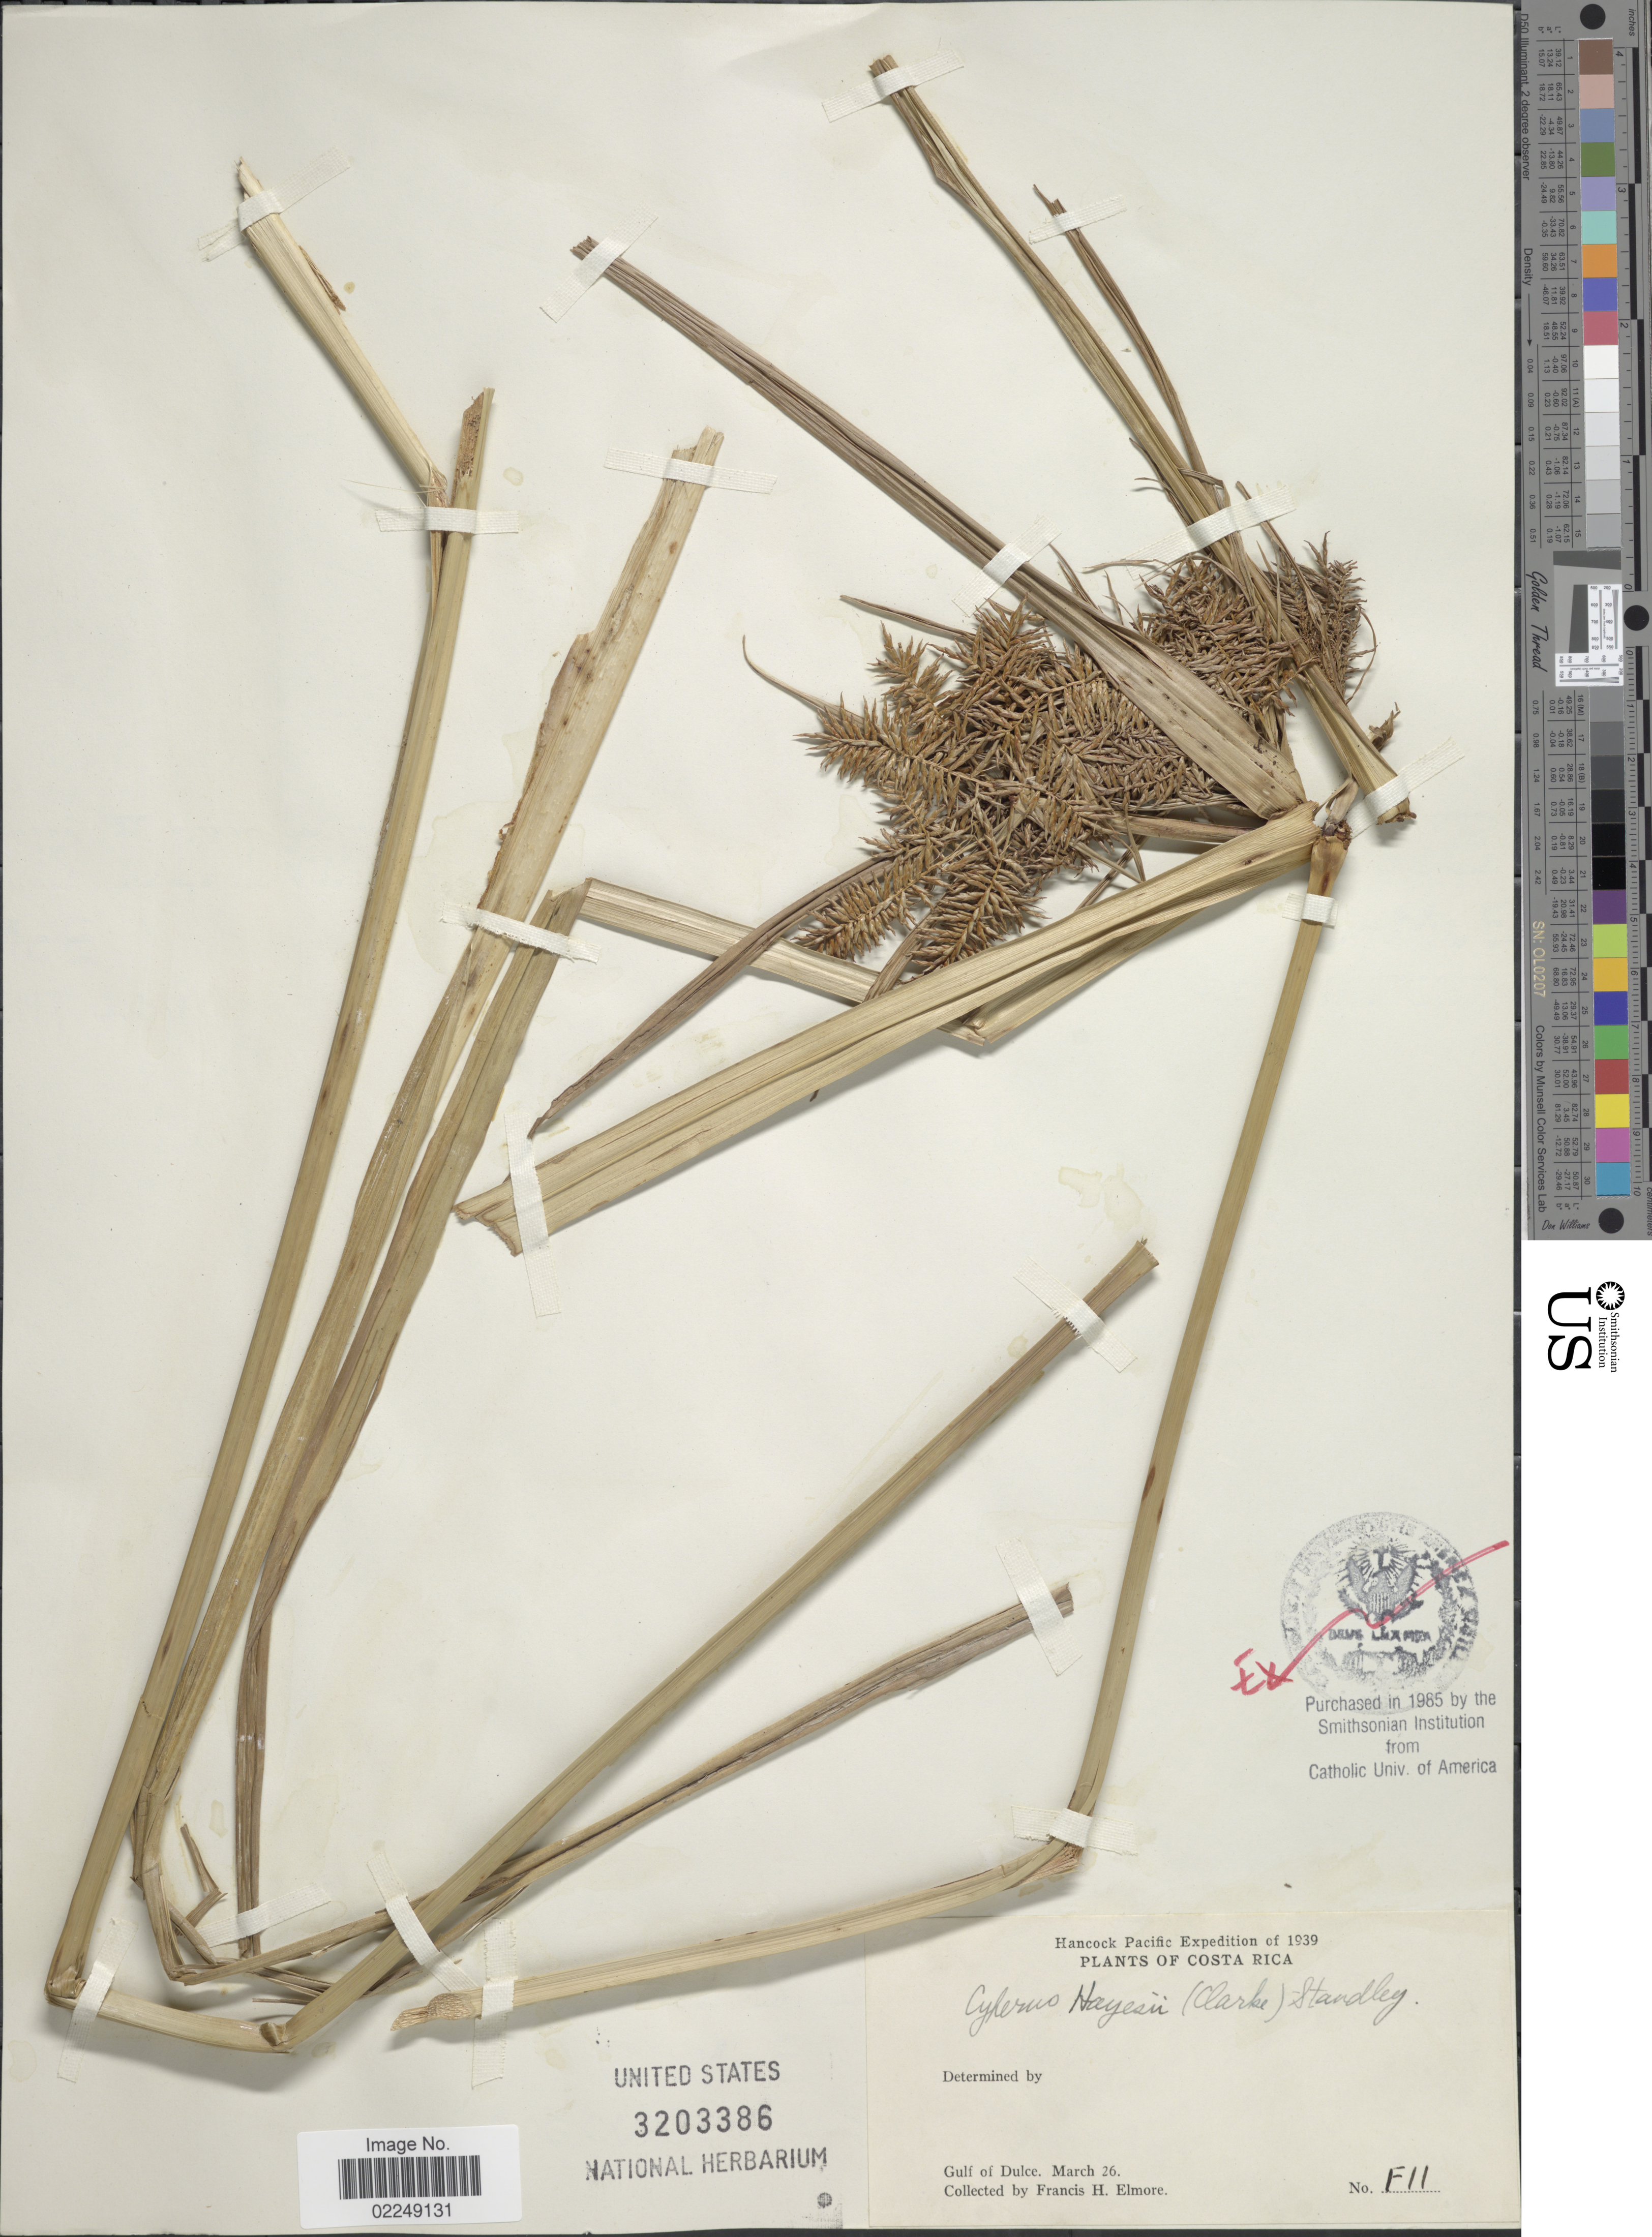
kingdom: Plantae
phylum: Tracheophyta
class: Liliopsida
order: Poales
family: Cyperaceae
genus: Cyperus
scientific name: Cyperus hayesii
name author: (C.B. Clarke) Standl.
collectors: F. H. Elmore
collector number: F11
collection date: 1939-03-26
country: Costa Rica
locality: Gulf of Dulce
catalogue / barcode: US 3203386